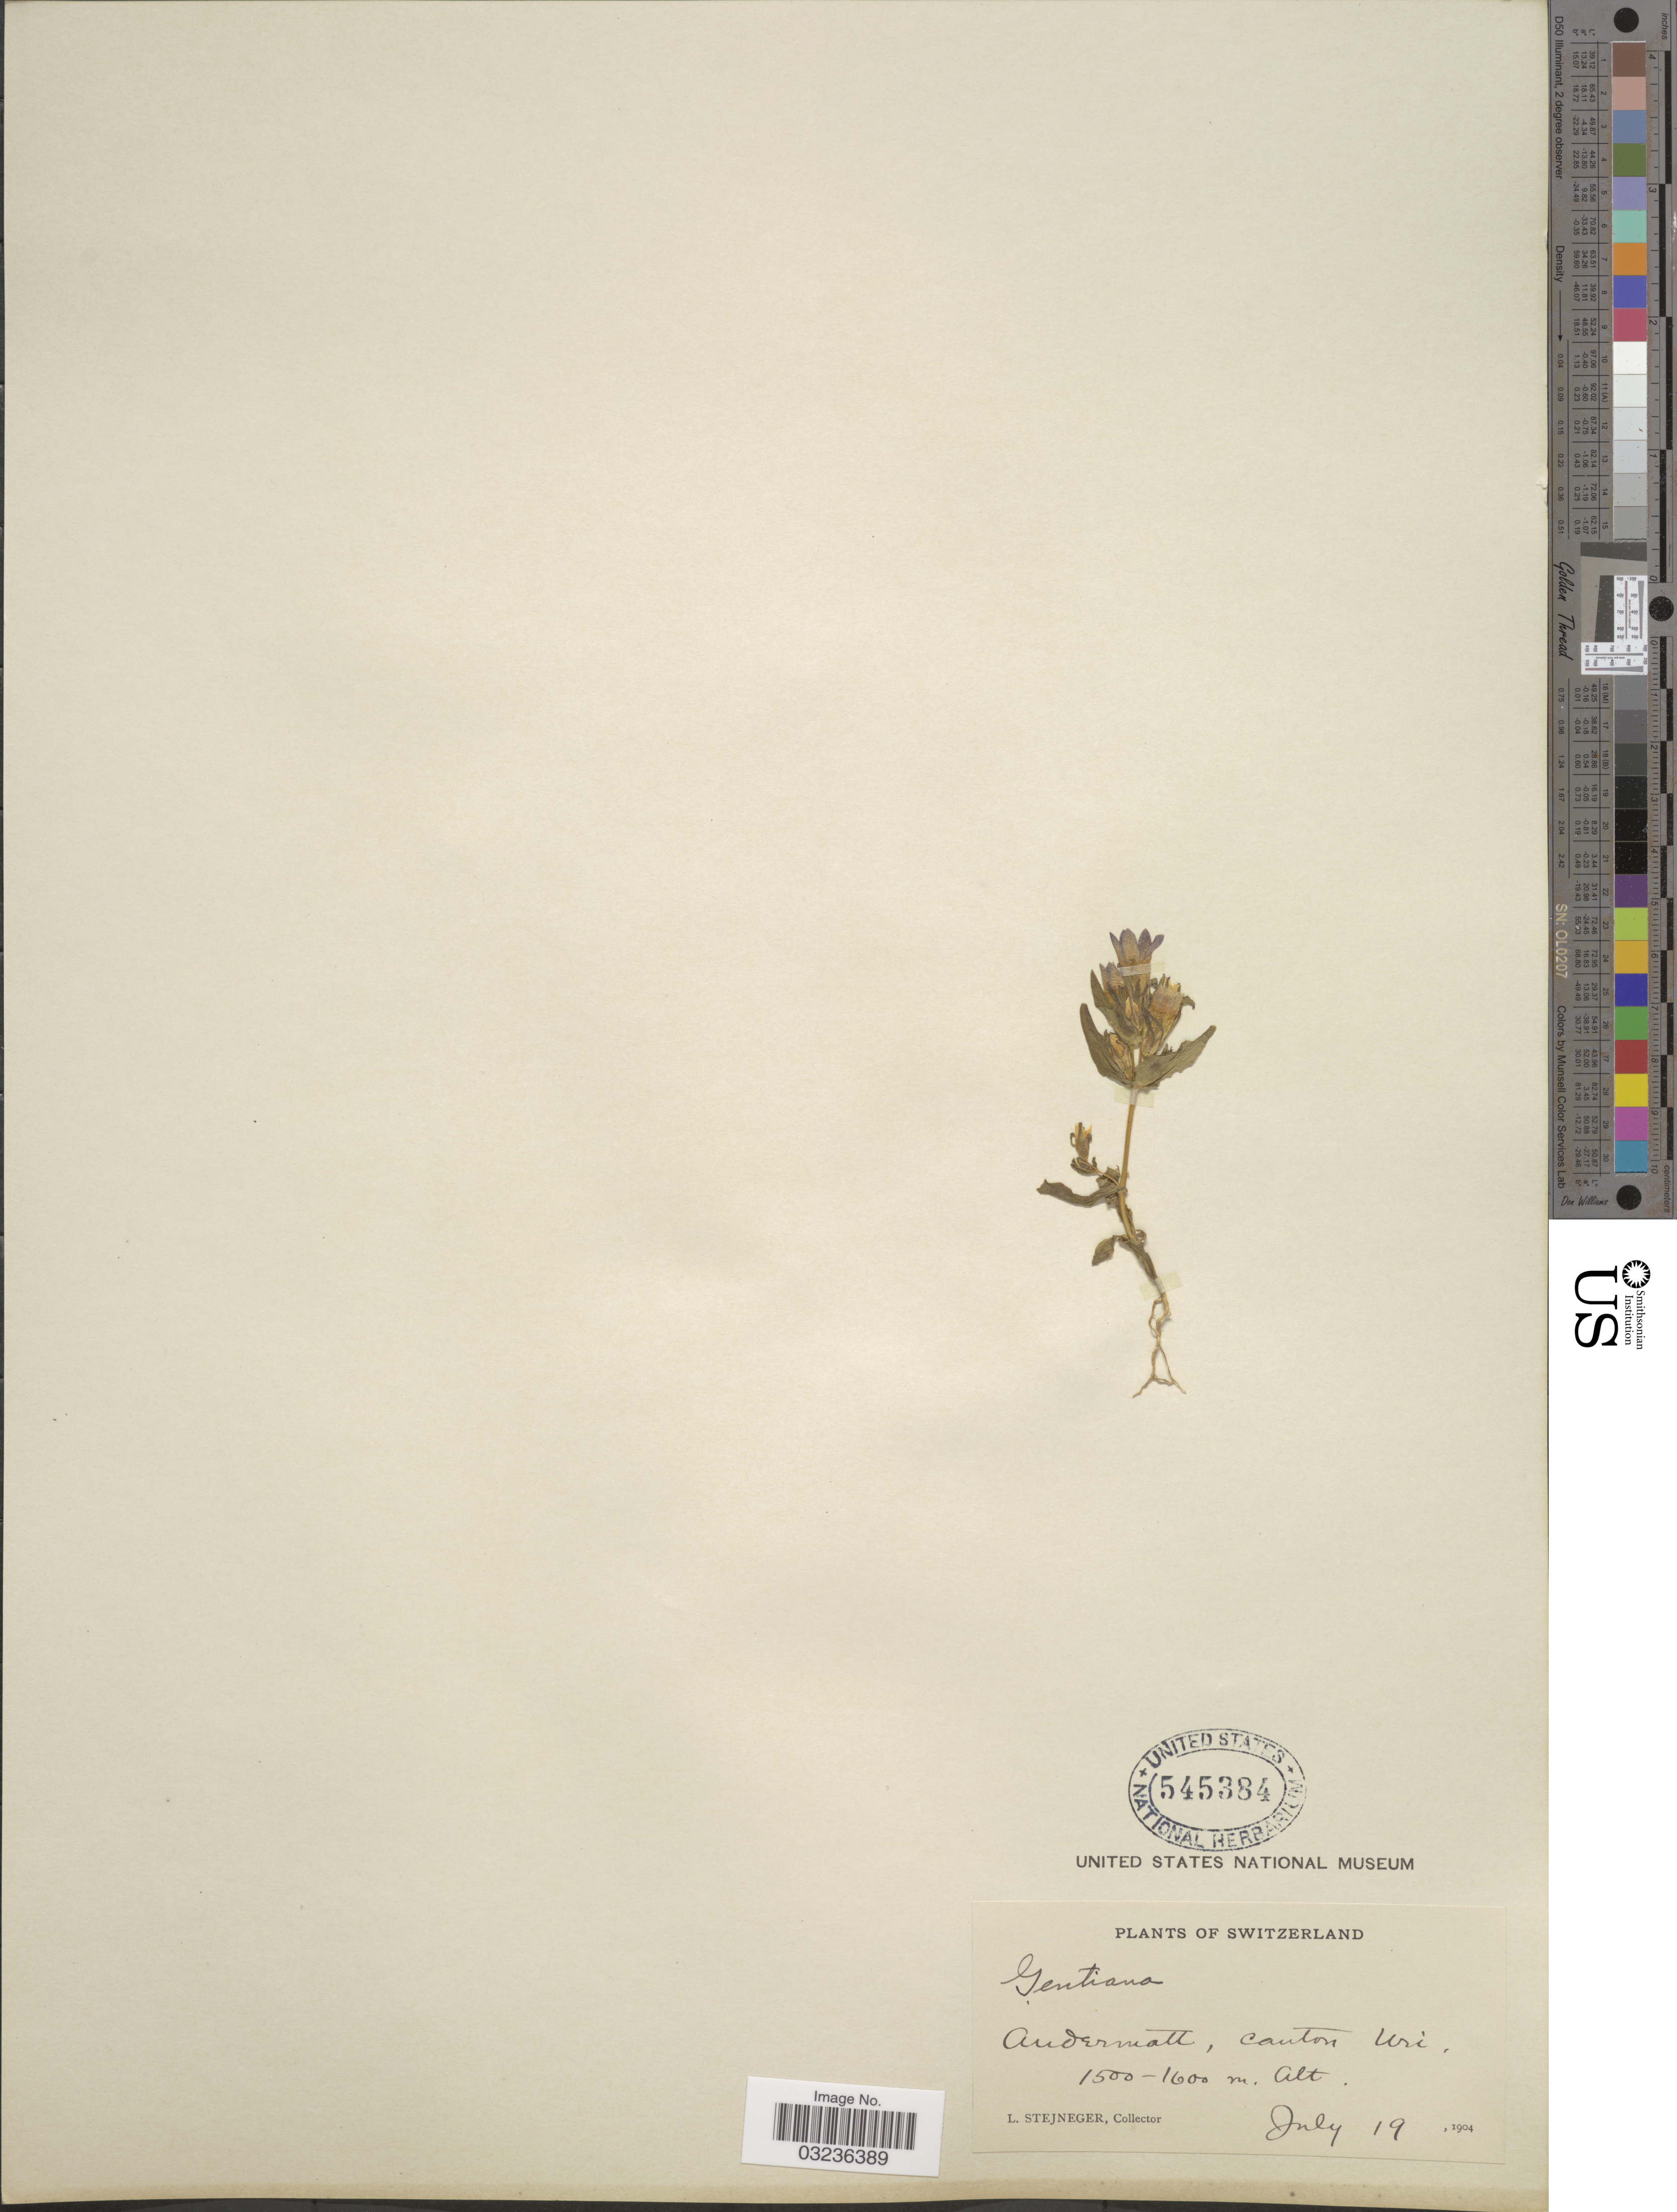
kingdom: Plantae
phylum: Tracheophyta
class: Magnoliopsida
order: Gentianales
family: Gentianaceae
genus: Gentiana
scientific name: Gentiana sp.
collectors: L. Stejneger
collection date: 1904-07-19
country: Switzerland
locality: Andermatt, canton Uri.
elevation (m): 1500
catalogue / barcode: US 545384